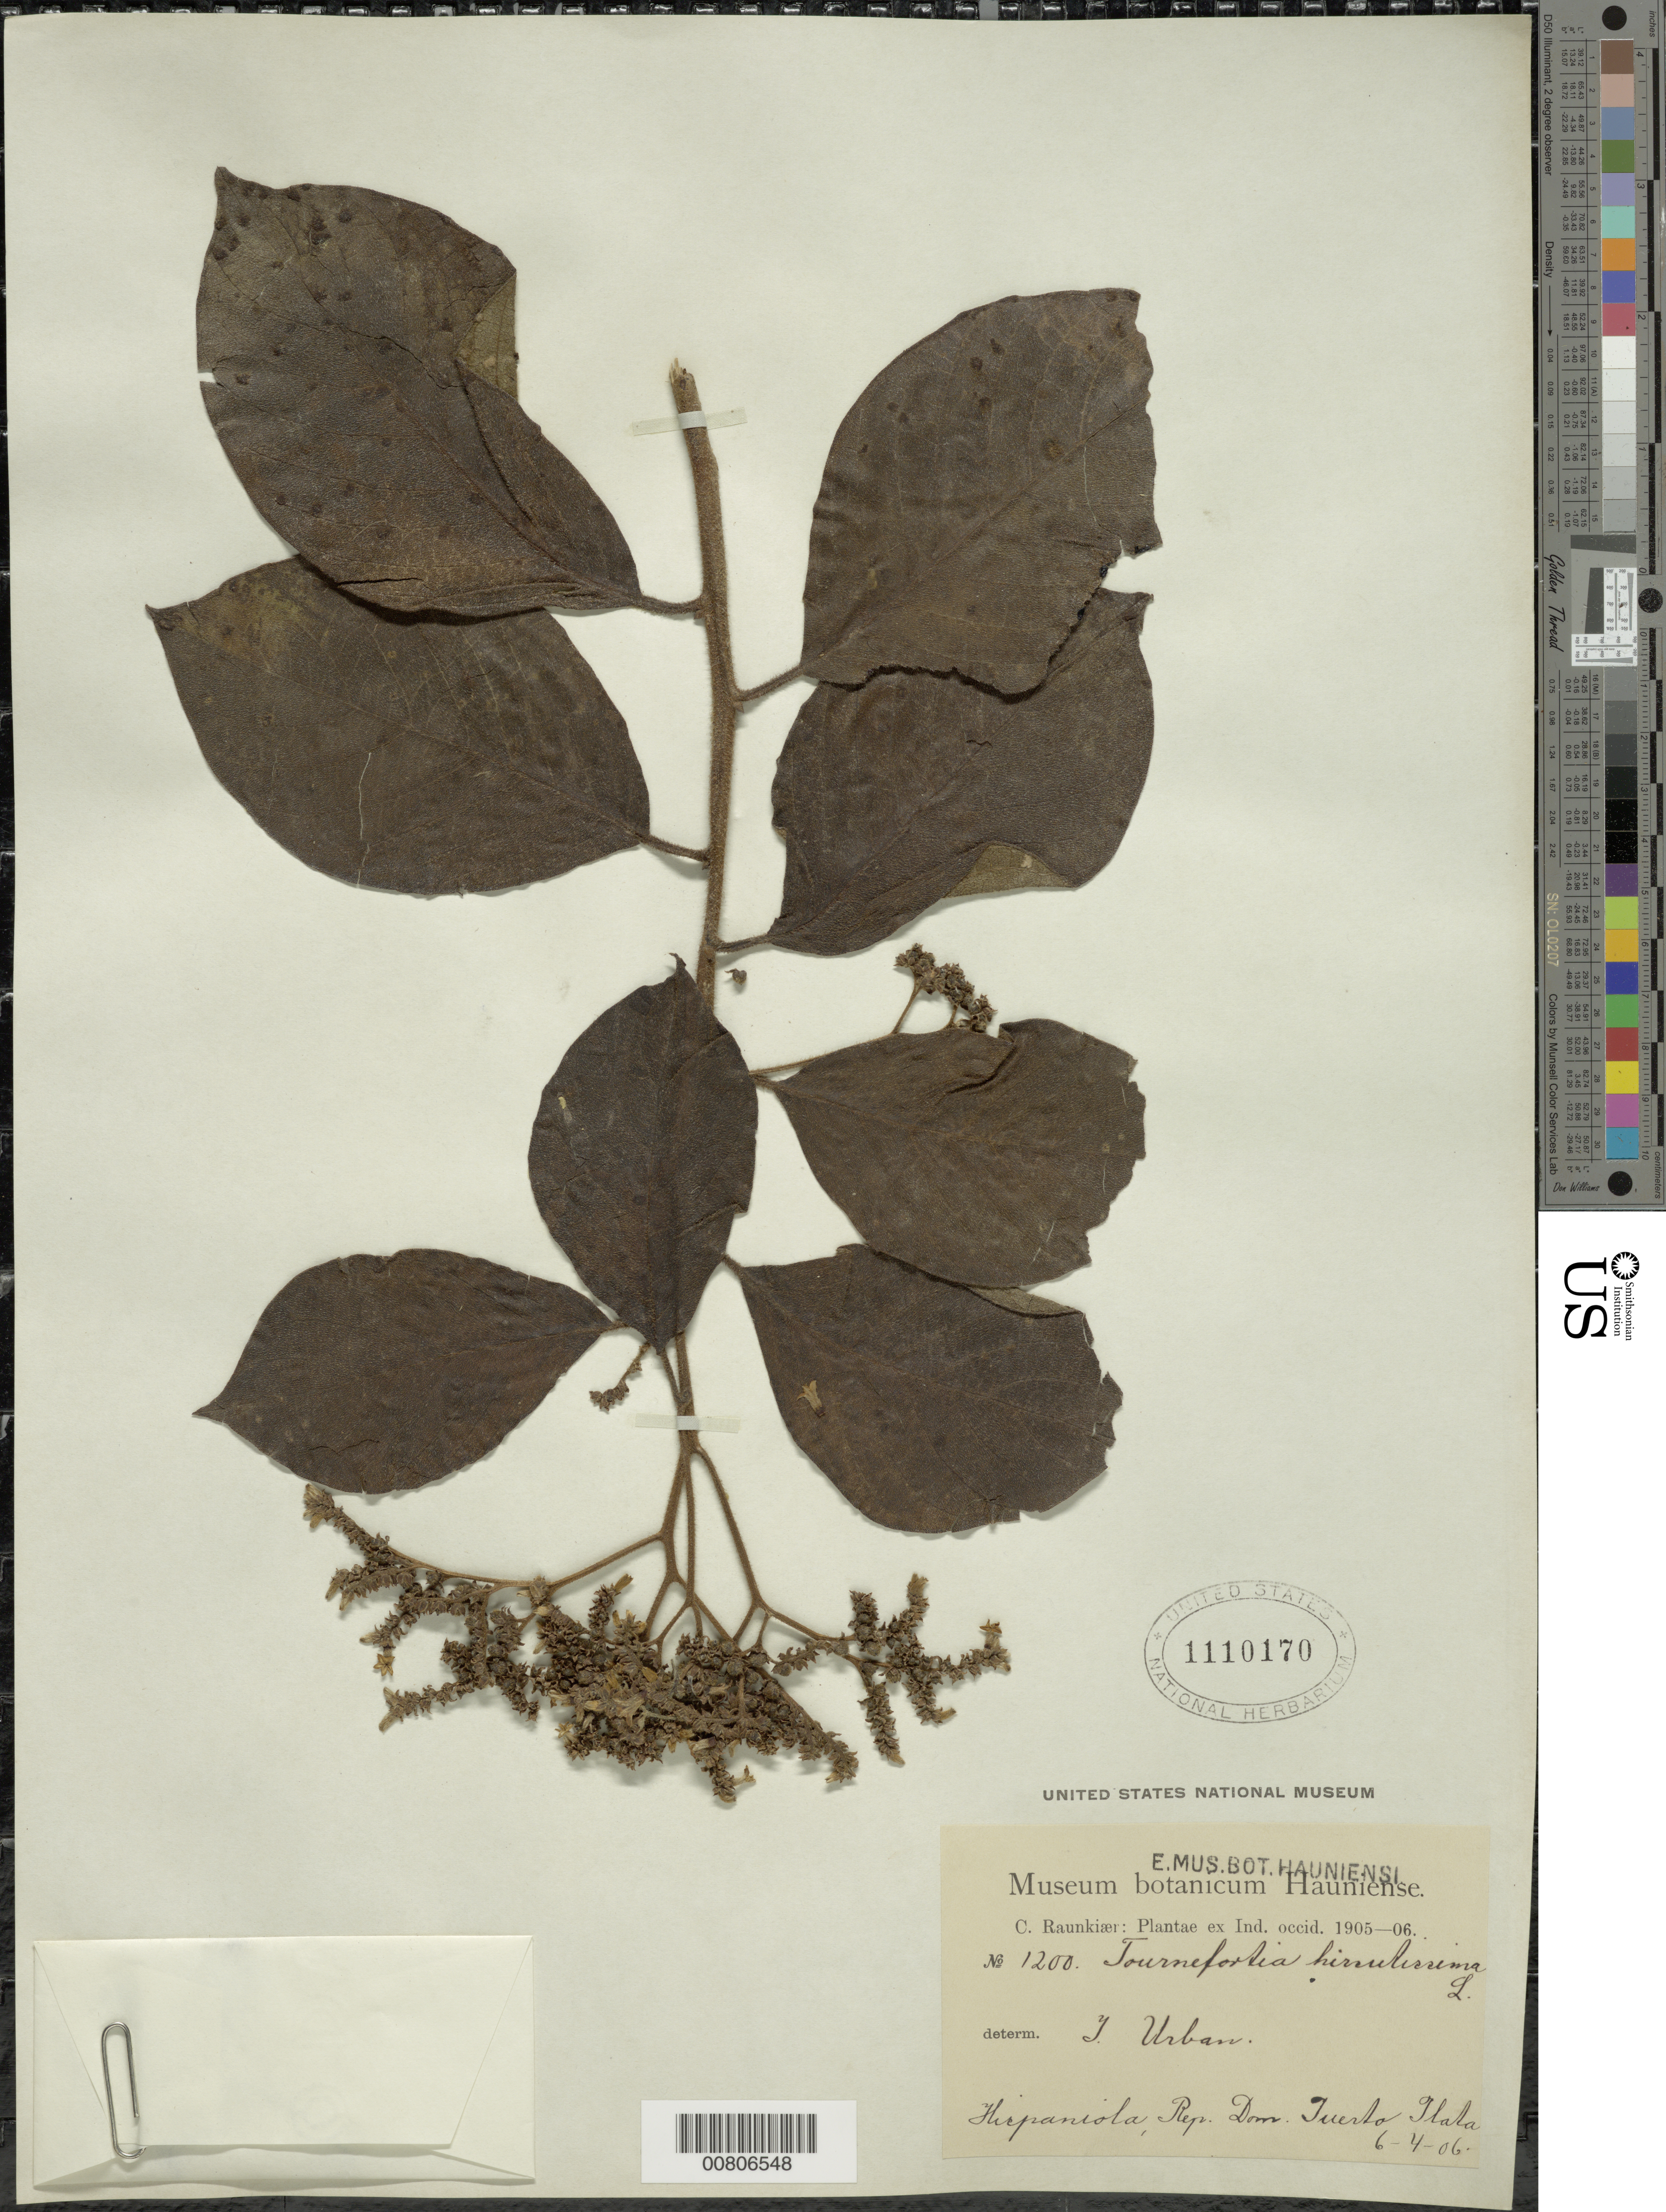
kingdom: Plantae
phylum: Tracheophyta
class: Magnoliopsida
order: Boraginales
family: Heliotropiaceae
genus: Tournefortia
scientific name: Tournefortia hirsutissima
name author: L.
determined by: Urban, Ignatz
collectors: C. C. Raunkiaer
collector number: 1200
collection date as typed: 16 Apr 1906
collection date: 1906-04-16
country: Dominican Republic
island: Hispaniola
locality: Puerto Plata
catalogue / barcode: US 1110170